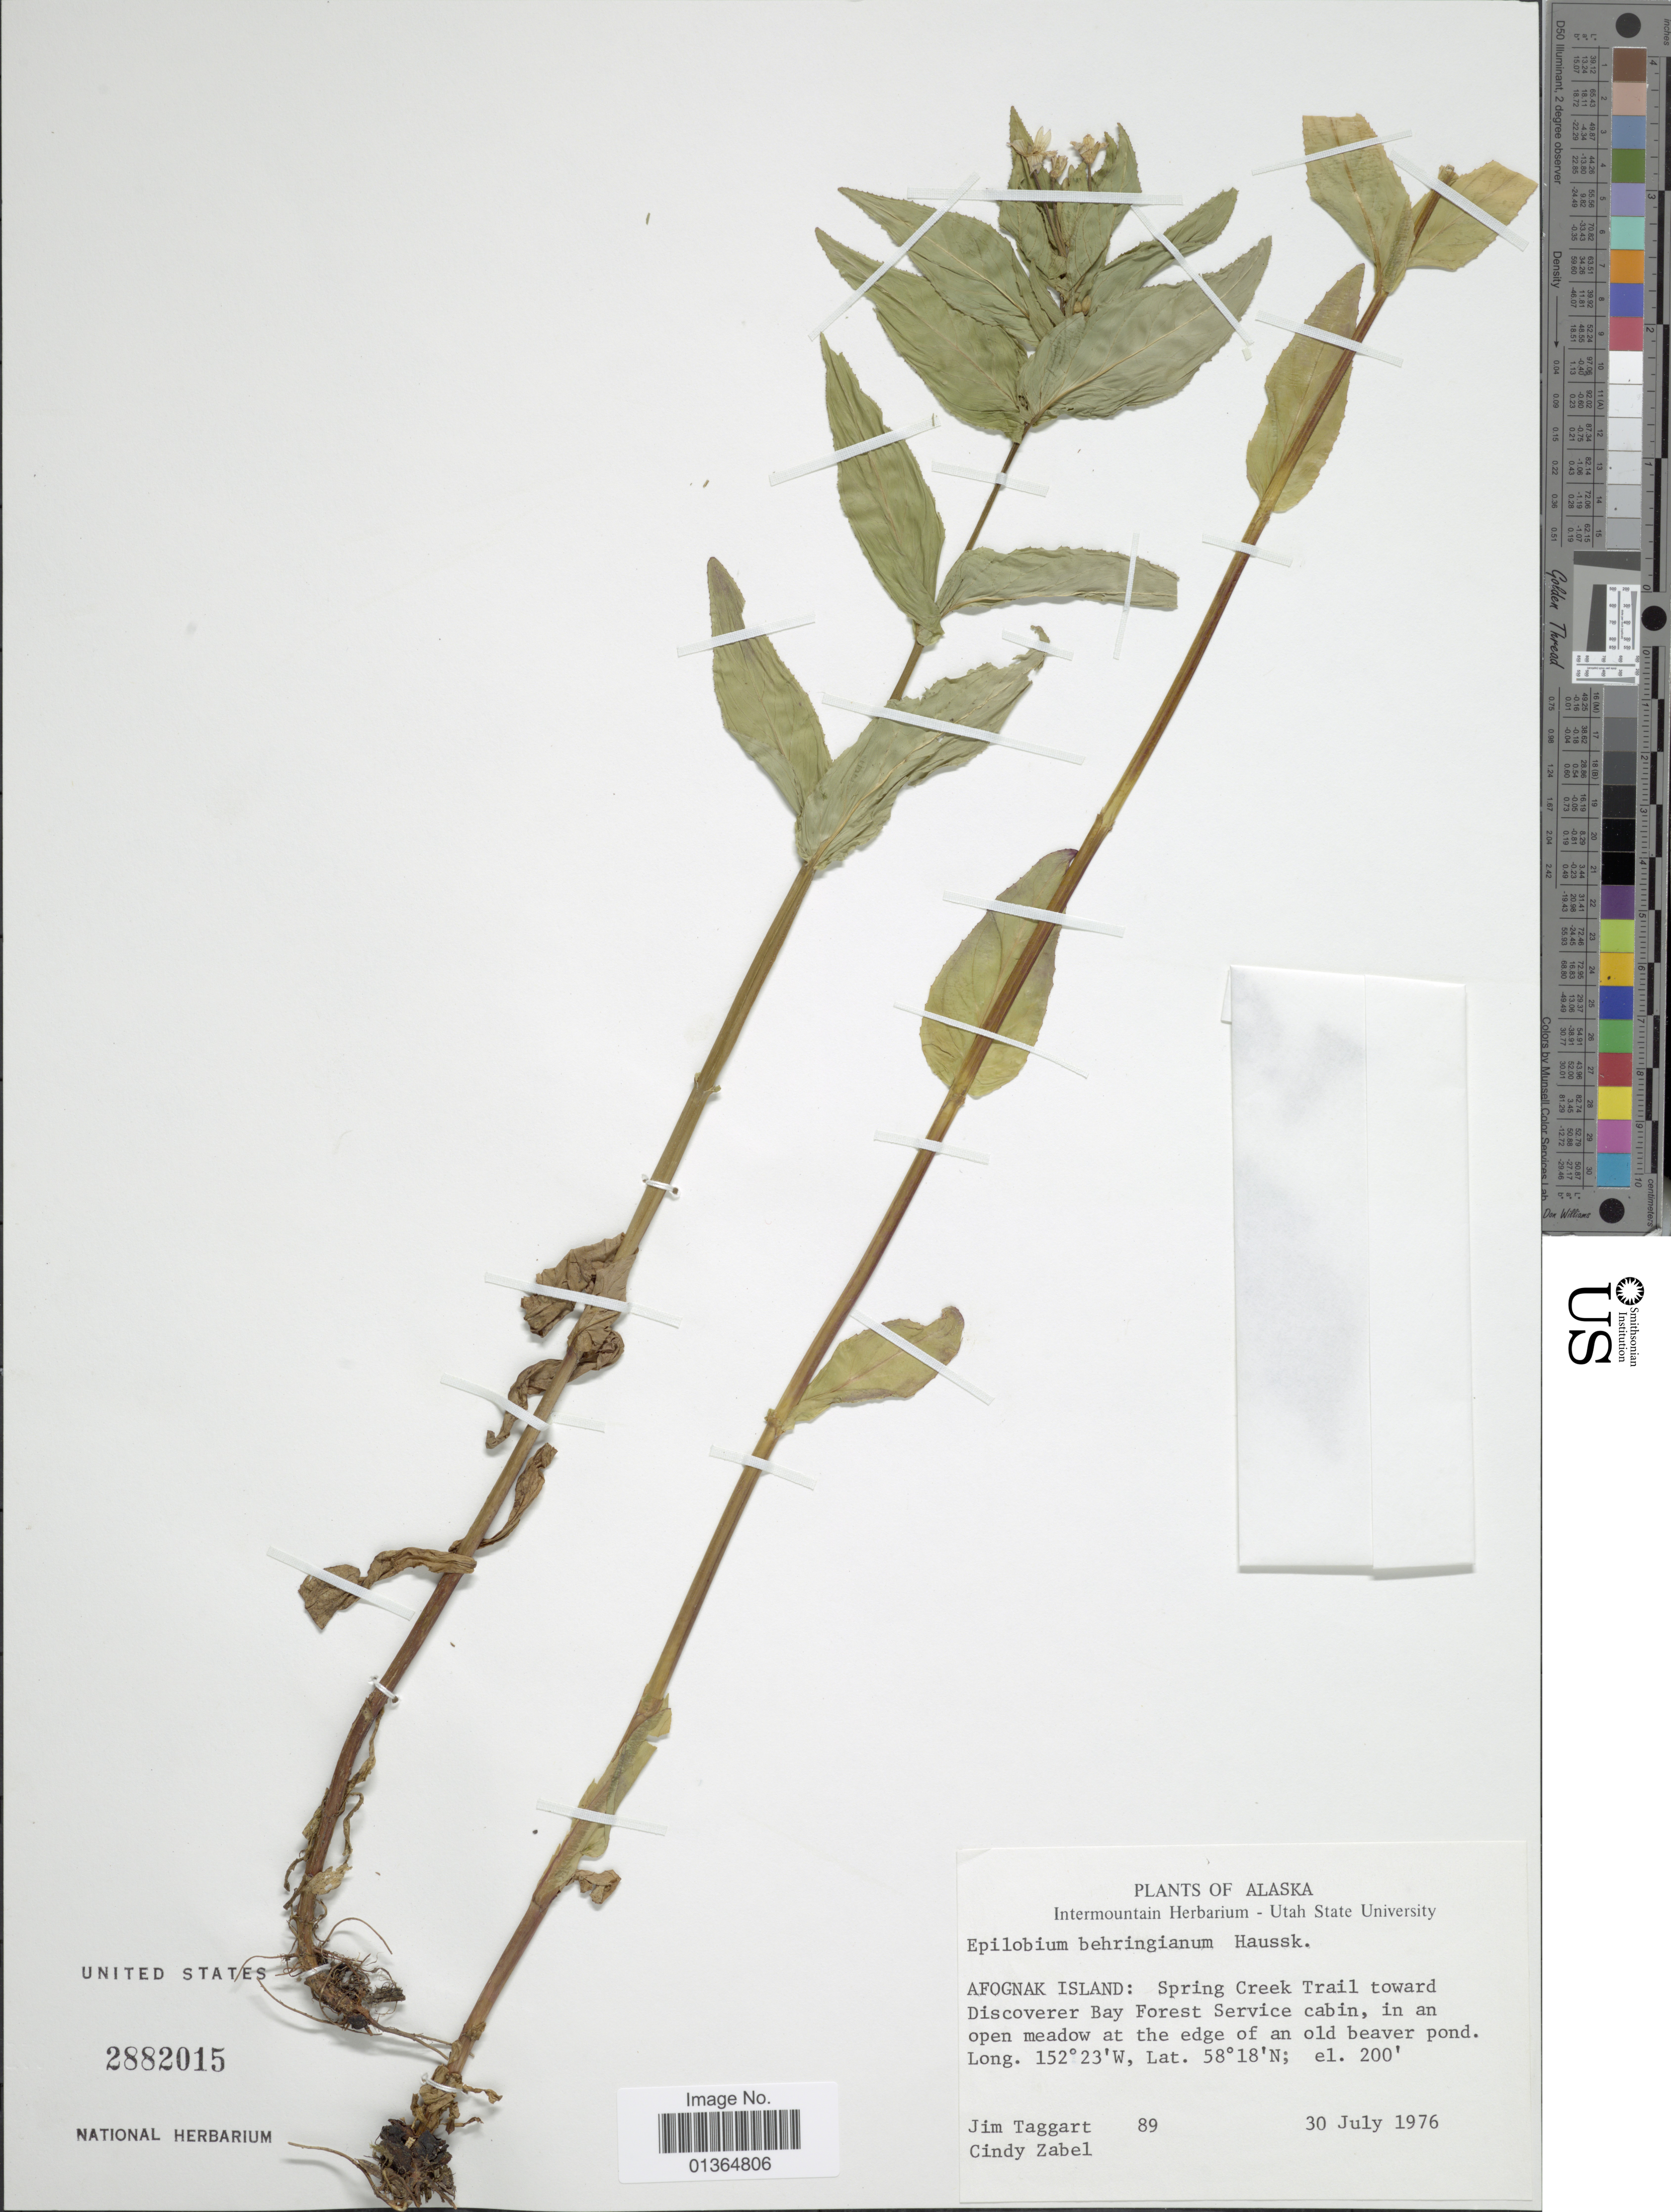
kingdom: Plantae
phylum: Tracheophyta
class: Magnoliopsida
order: Myrtales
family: Onagraceae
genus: Epilobium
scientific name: Epilobium hornemannii subsp. behringianum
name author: (Hausskn.) Hoch & P.H. Raven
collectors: J. Taggart & C. Zabel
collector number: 89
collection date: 1976-07-30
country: United States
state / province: Alaska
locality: Afognak Island: Spring Creek Trail toward Discoverer Bay Forest Service cabin, in an open meadow at the edge of an old beaver pond.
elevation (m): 61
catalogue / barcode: US 2882015